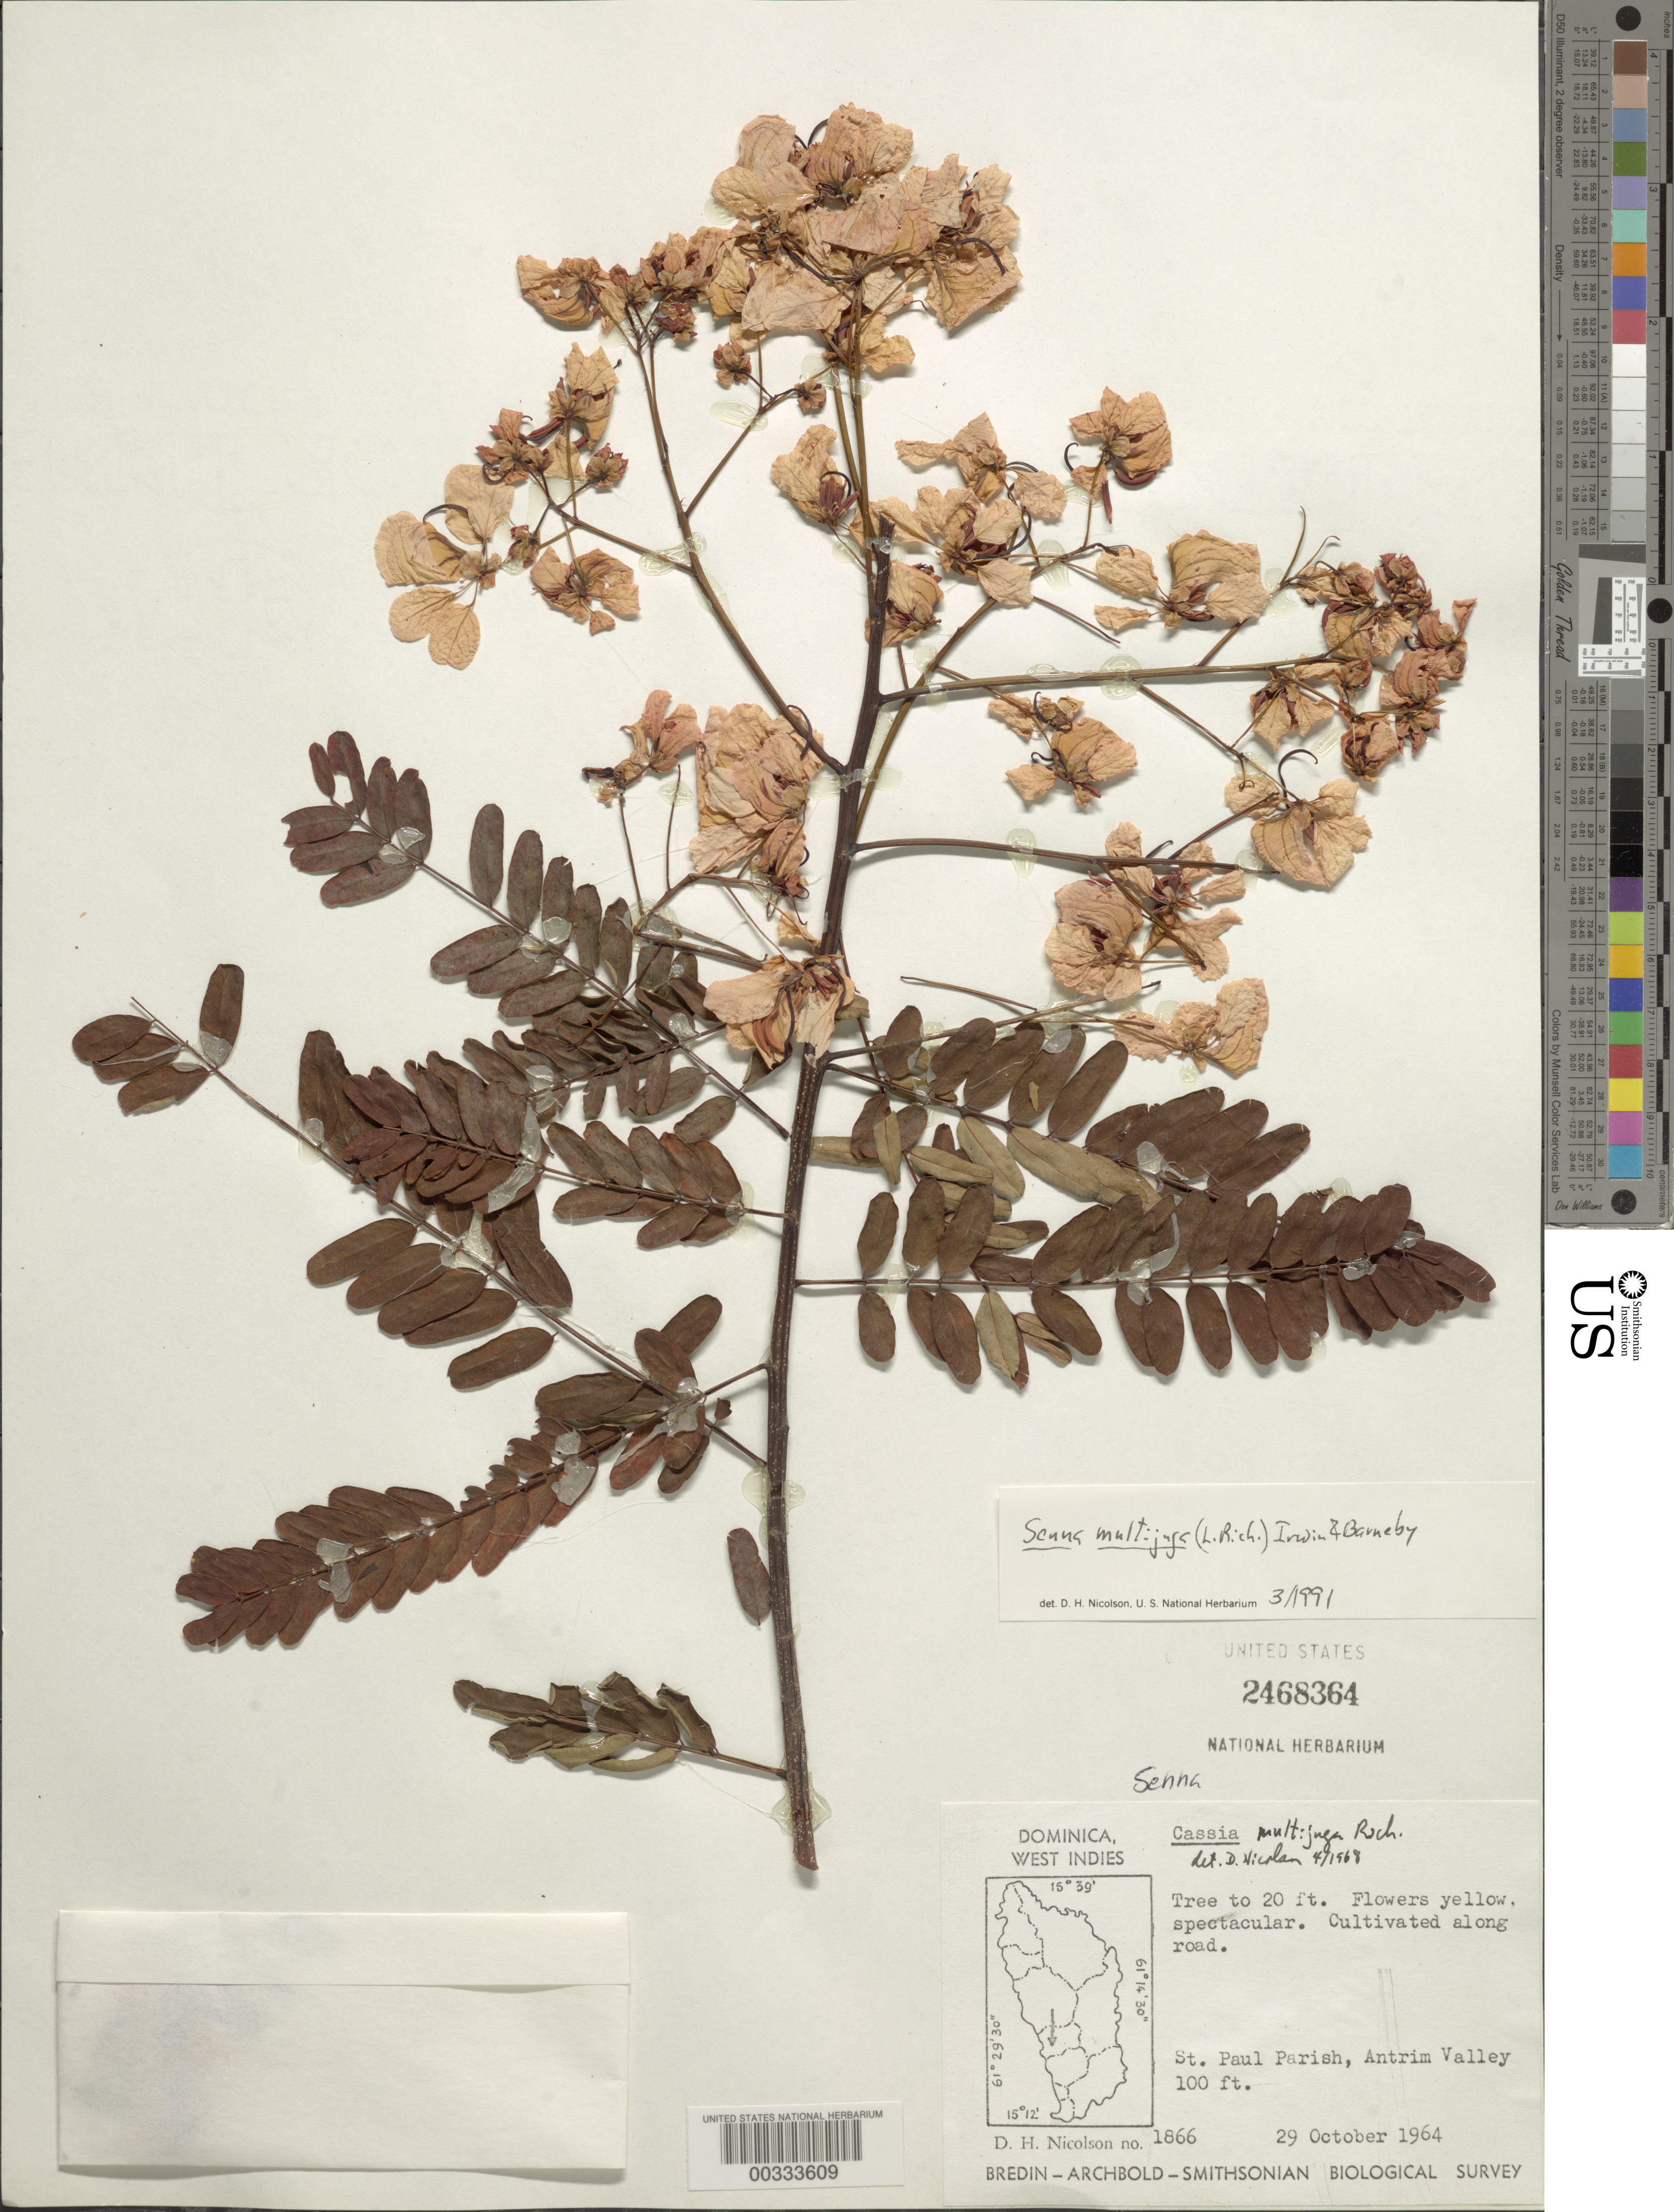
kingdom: Plantae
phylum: Tracheophyta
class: Magnoliopsida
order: Fabales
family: Fabaceae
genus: Senna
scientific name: Senna multijuga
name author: (Rich.) H.S. Irwin & Barneby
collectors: D. H. Nicolson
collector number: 1866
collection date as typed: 29 Oct 1964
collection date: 1964-10-29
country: Dominica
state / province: St. Paul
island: Dominica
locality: Antrim valley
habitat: Along road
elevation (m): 30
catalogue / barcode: US 2468364